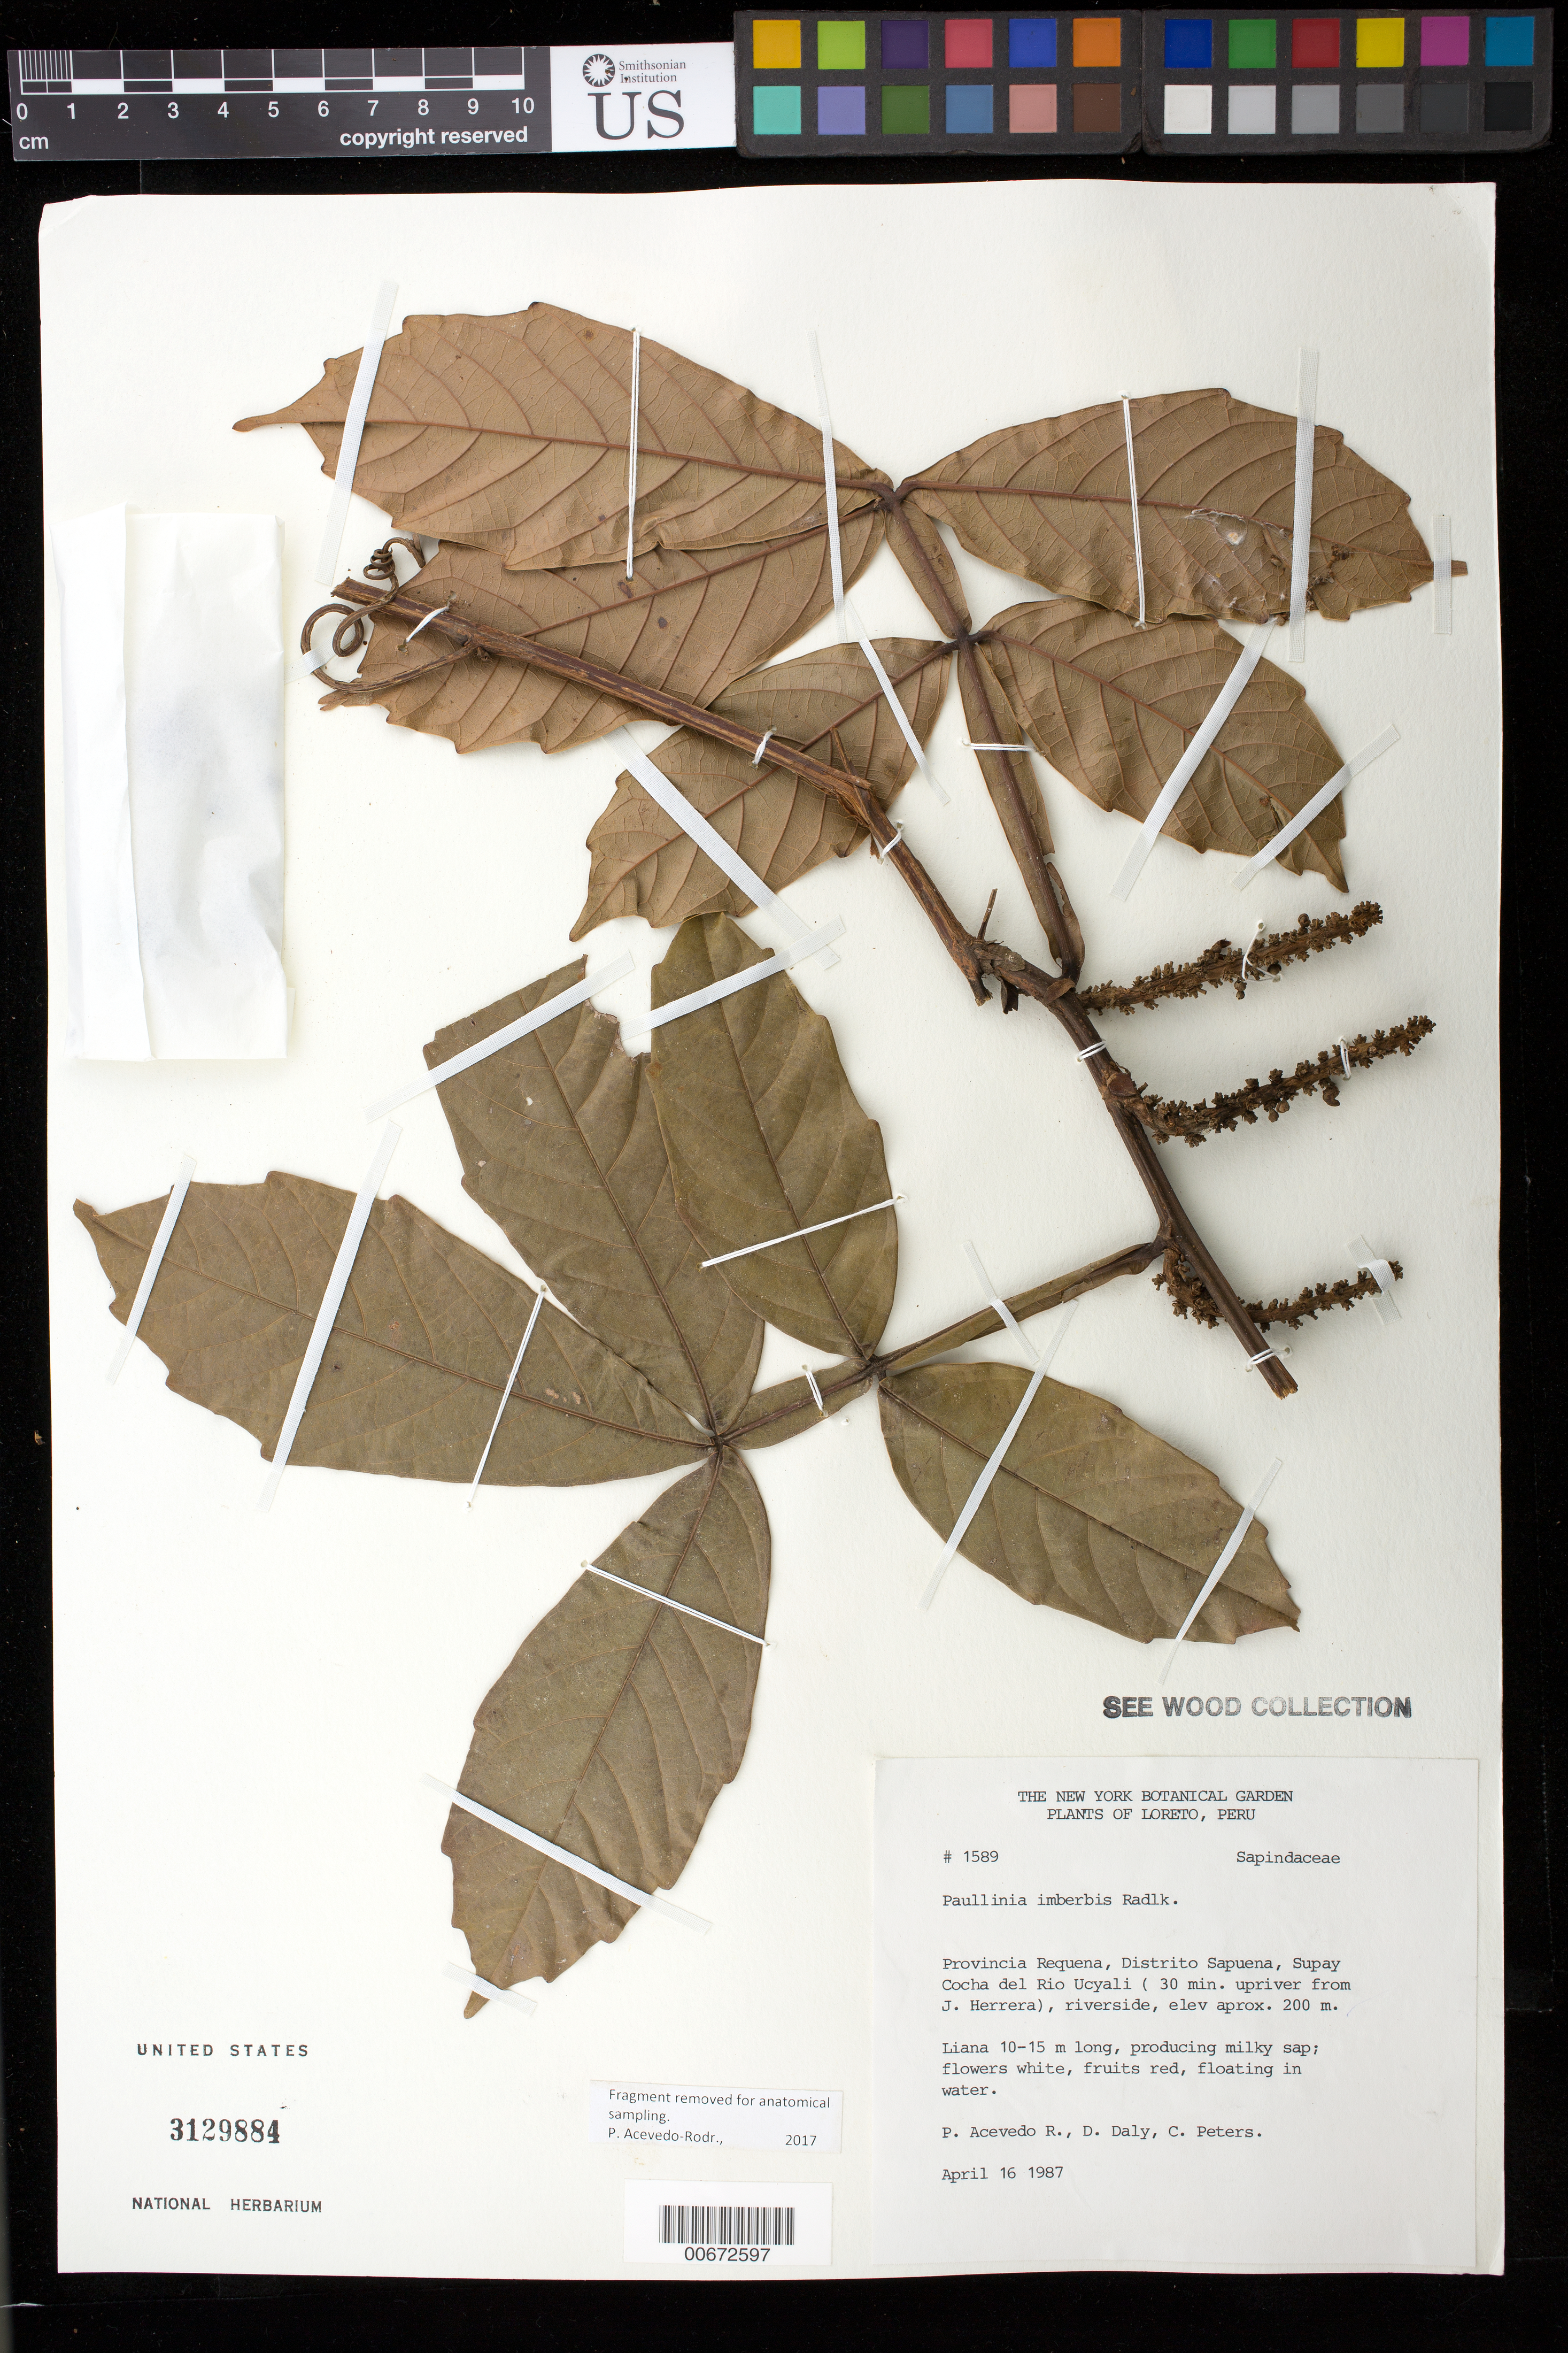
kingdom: Plantae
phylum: Tracheophyta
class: Magnoliopsida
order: Sapindales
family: Sapindaceae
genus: Paullinia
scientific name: Paullinia imberbis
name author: Radlk.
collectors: P. Acevedo-Rodr., D. C. Daly & C. Peters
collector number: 1589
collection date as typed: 16 Apr 1987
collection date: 1987-04-16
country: Peru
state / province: Loreto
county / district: Requena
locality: Loreto; Prov. Requena; Supay Cocha del Río Ucayali.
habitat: A la orila del río.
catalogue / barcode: US 3129884